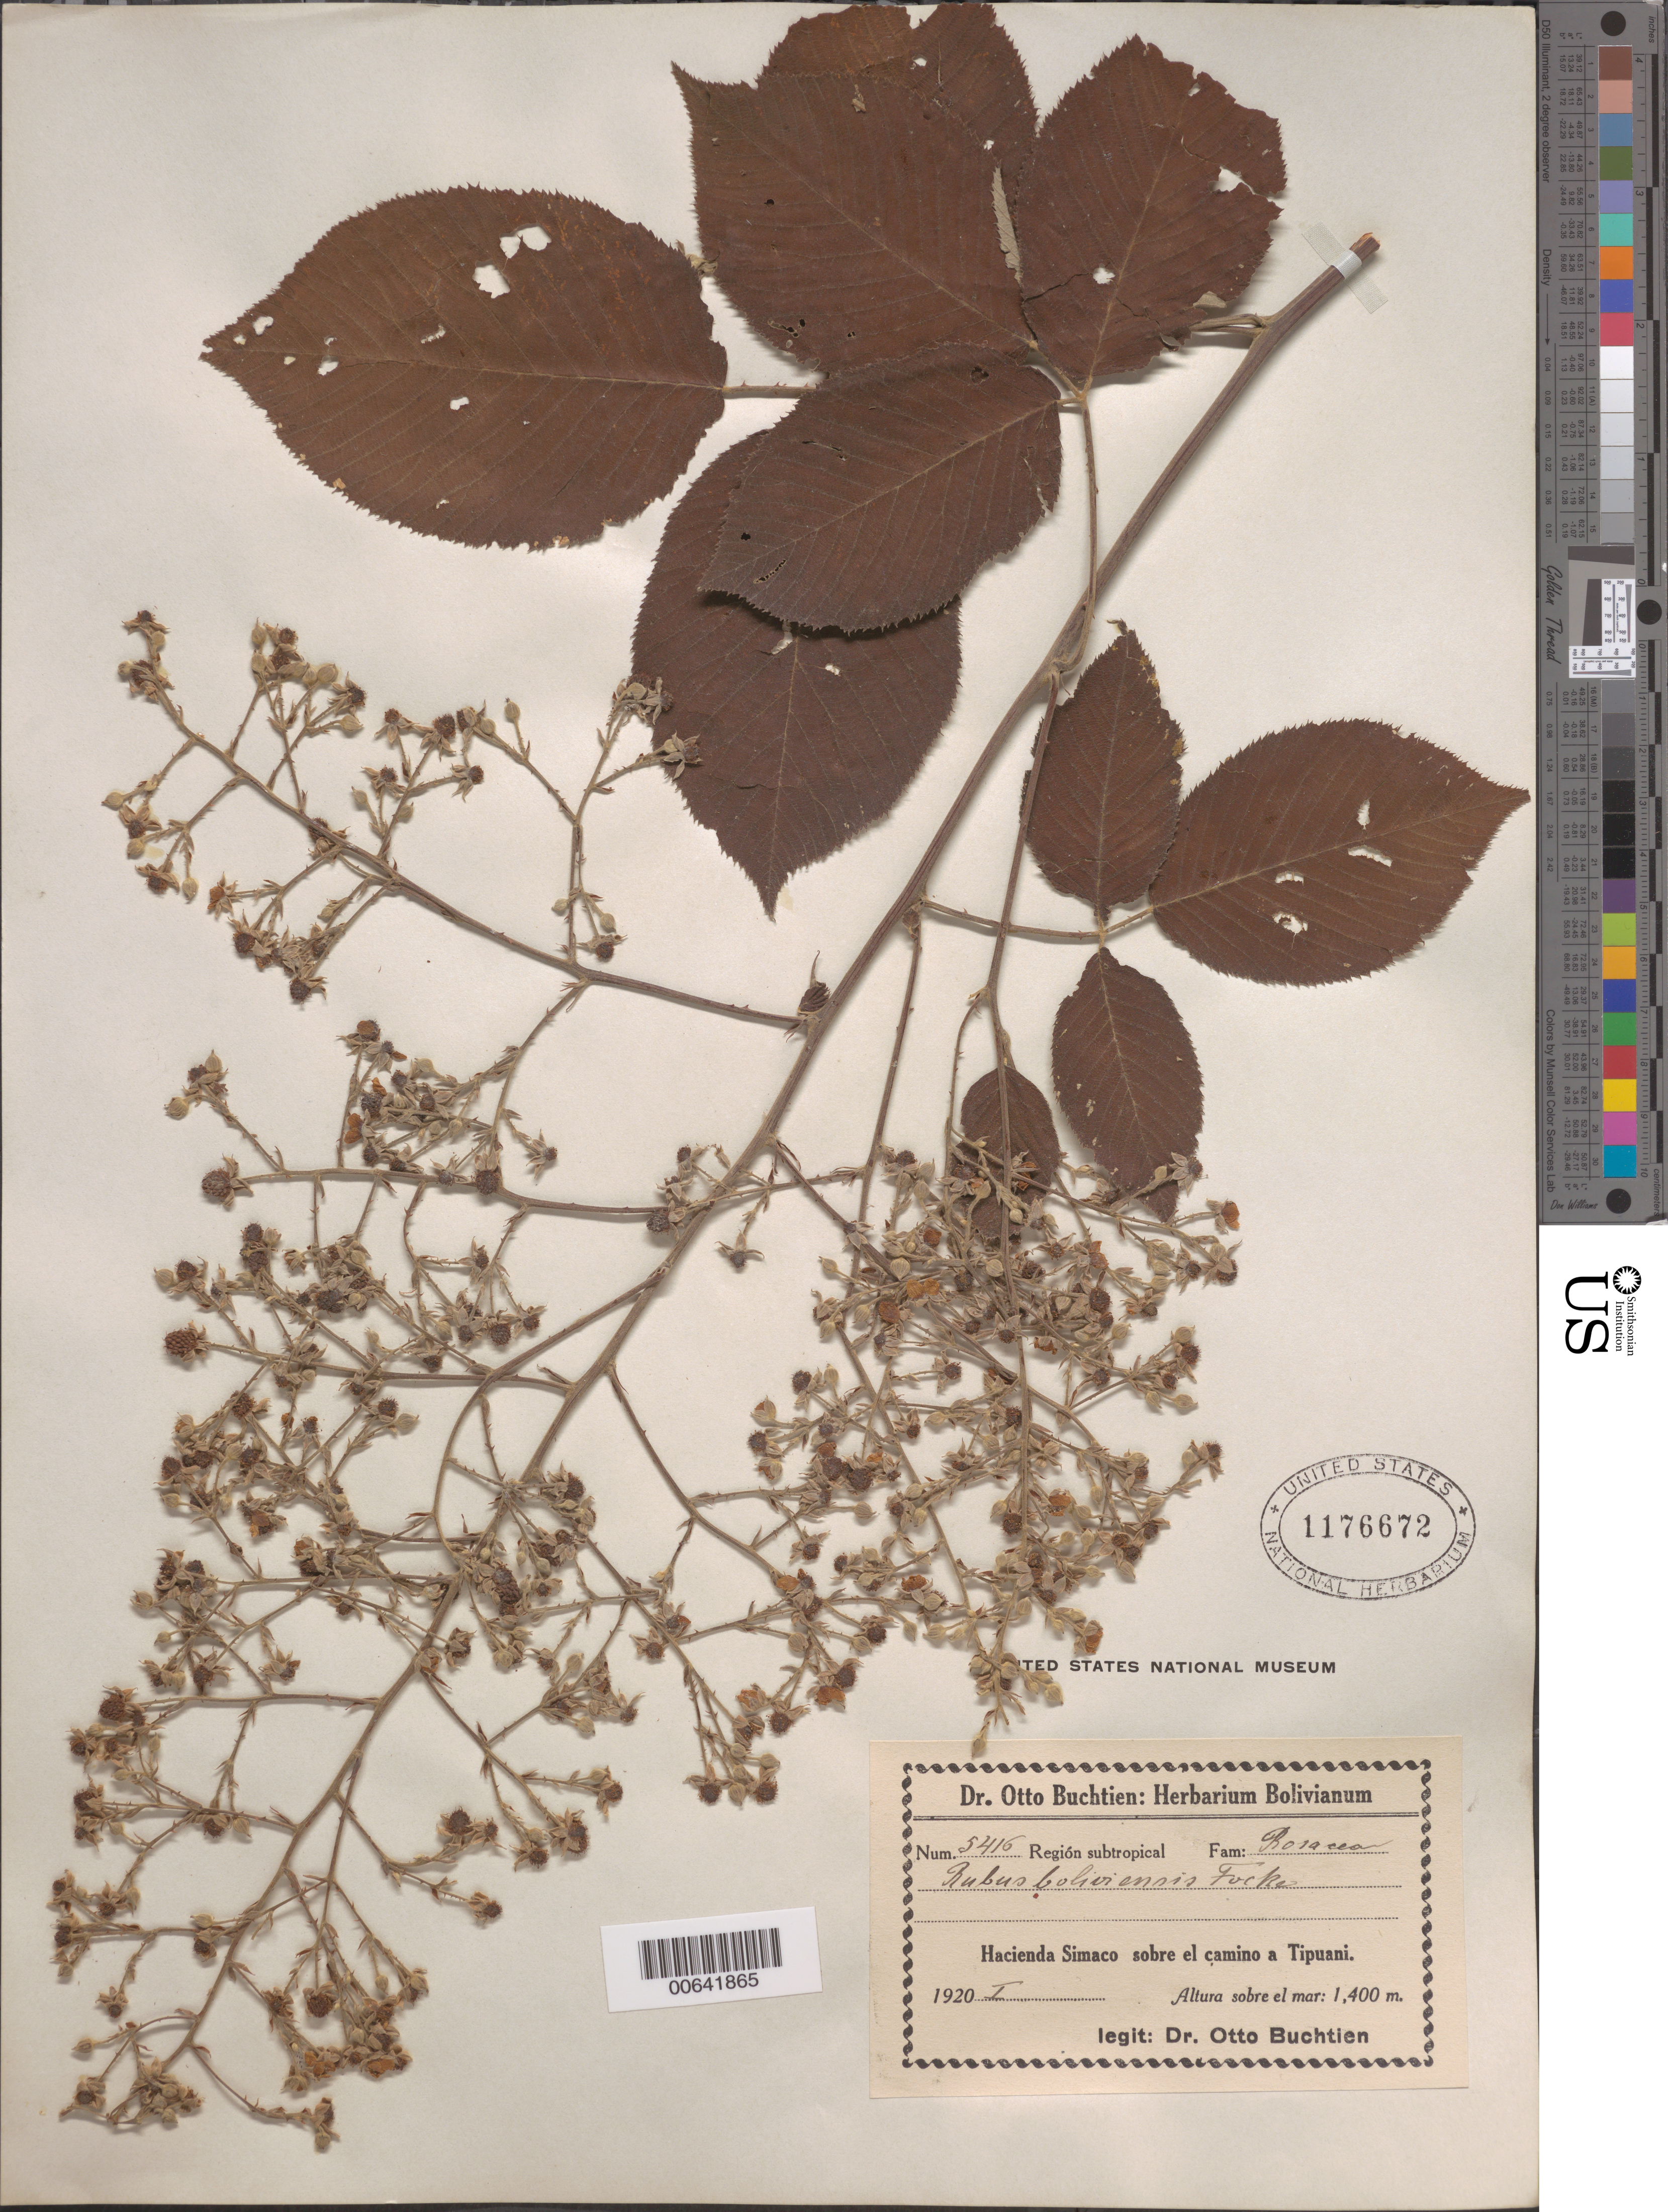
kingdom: Plantae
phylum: Tracheophyta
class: Magnoliopsida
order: Rosales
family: Rosaceae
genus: Rubus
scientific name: Rubus boliviensis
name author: Focke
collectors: O. Buchtien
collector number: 5416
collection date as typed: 01 Jan 1920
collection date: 1920-01-01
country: Bolivia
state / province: La Paz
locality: Hacienda Simaco sobre Camino a Tipuani.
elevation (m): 1400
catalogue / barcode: US 1176672